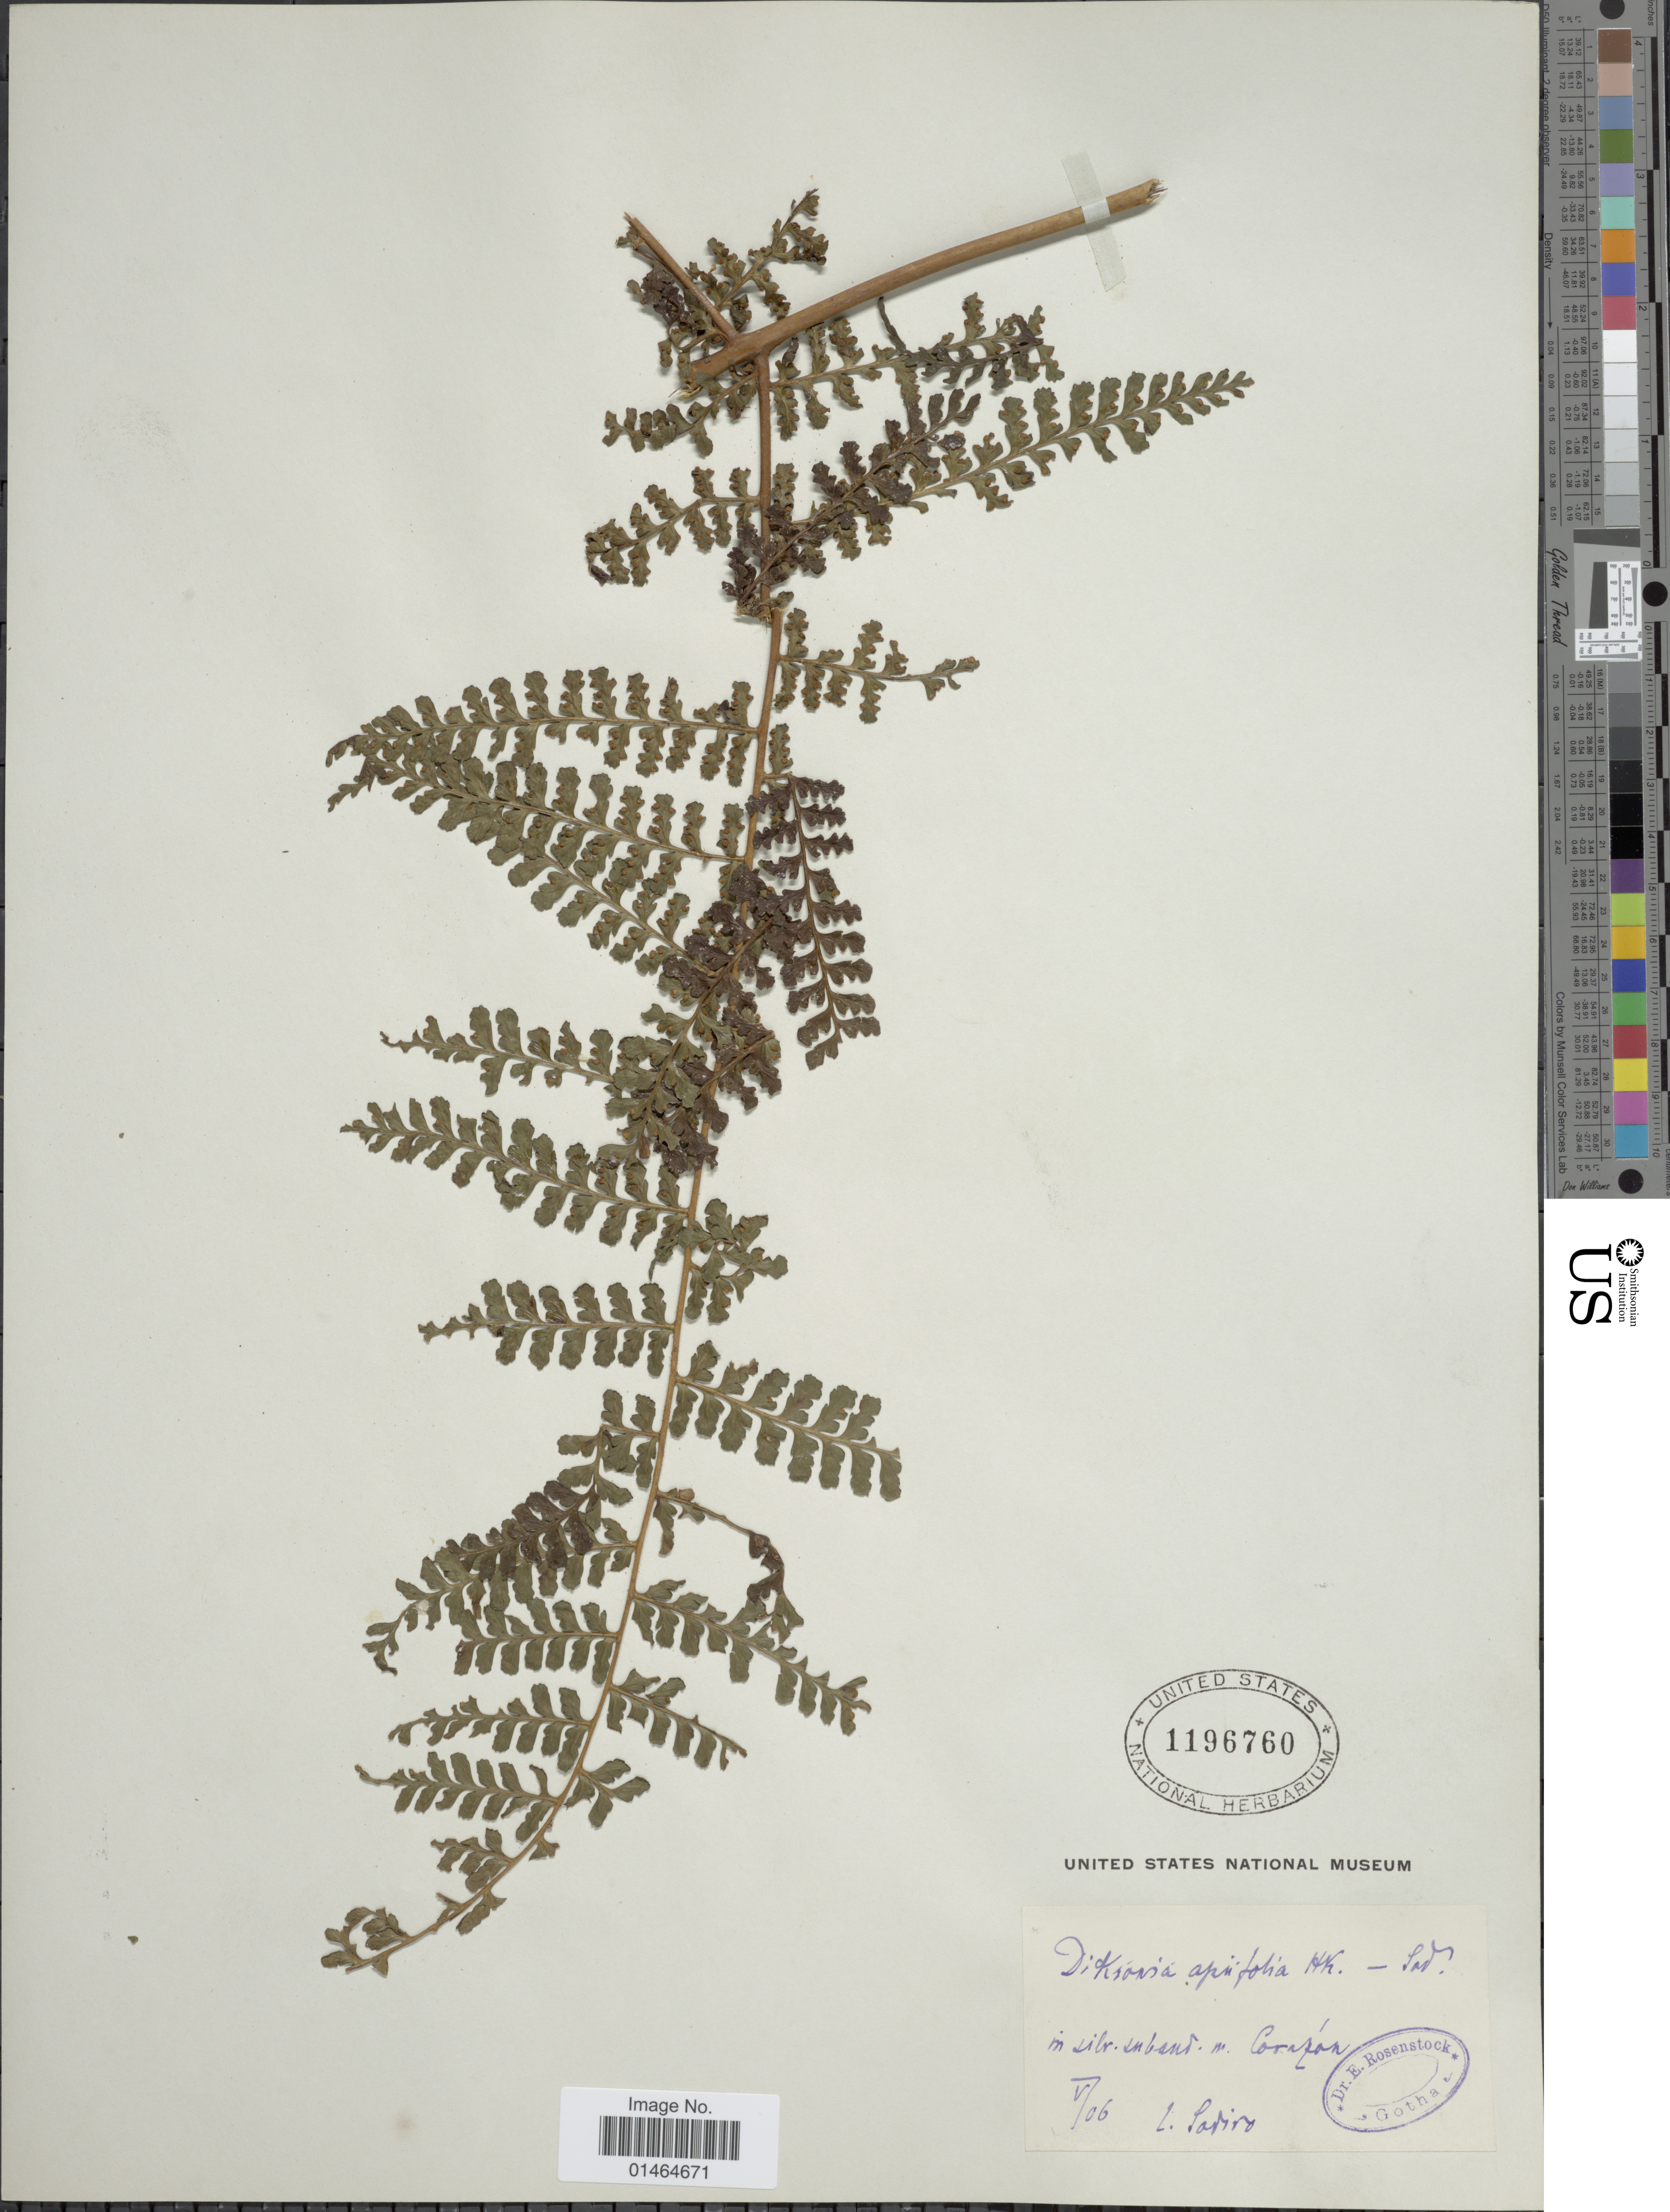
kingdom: Plantae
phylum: Tracheophyta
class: Polypodiopsida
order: Polypodiales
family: Dennstaedtiaceae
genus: Dennstaedtia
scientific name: Dennstaedtia dissecta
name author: (Sw.) T. Moore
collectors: Sodiro, --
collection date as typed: Transcribed d/m/y: /5/6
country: Ecuador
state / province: Pichincha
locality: In silv. suband. m. Corazón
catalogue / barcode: US 1196760